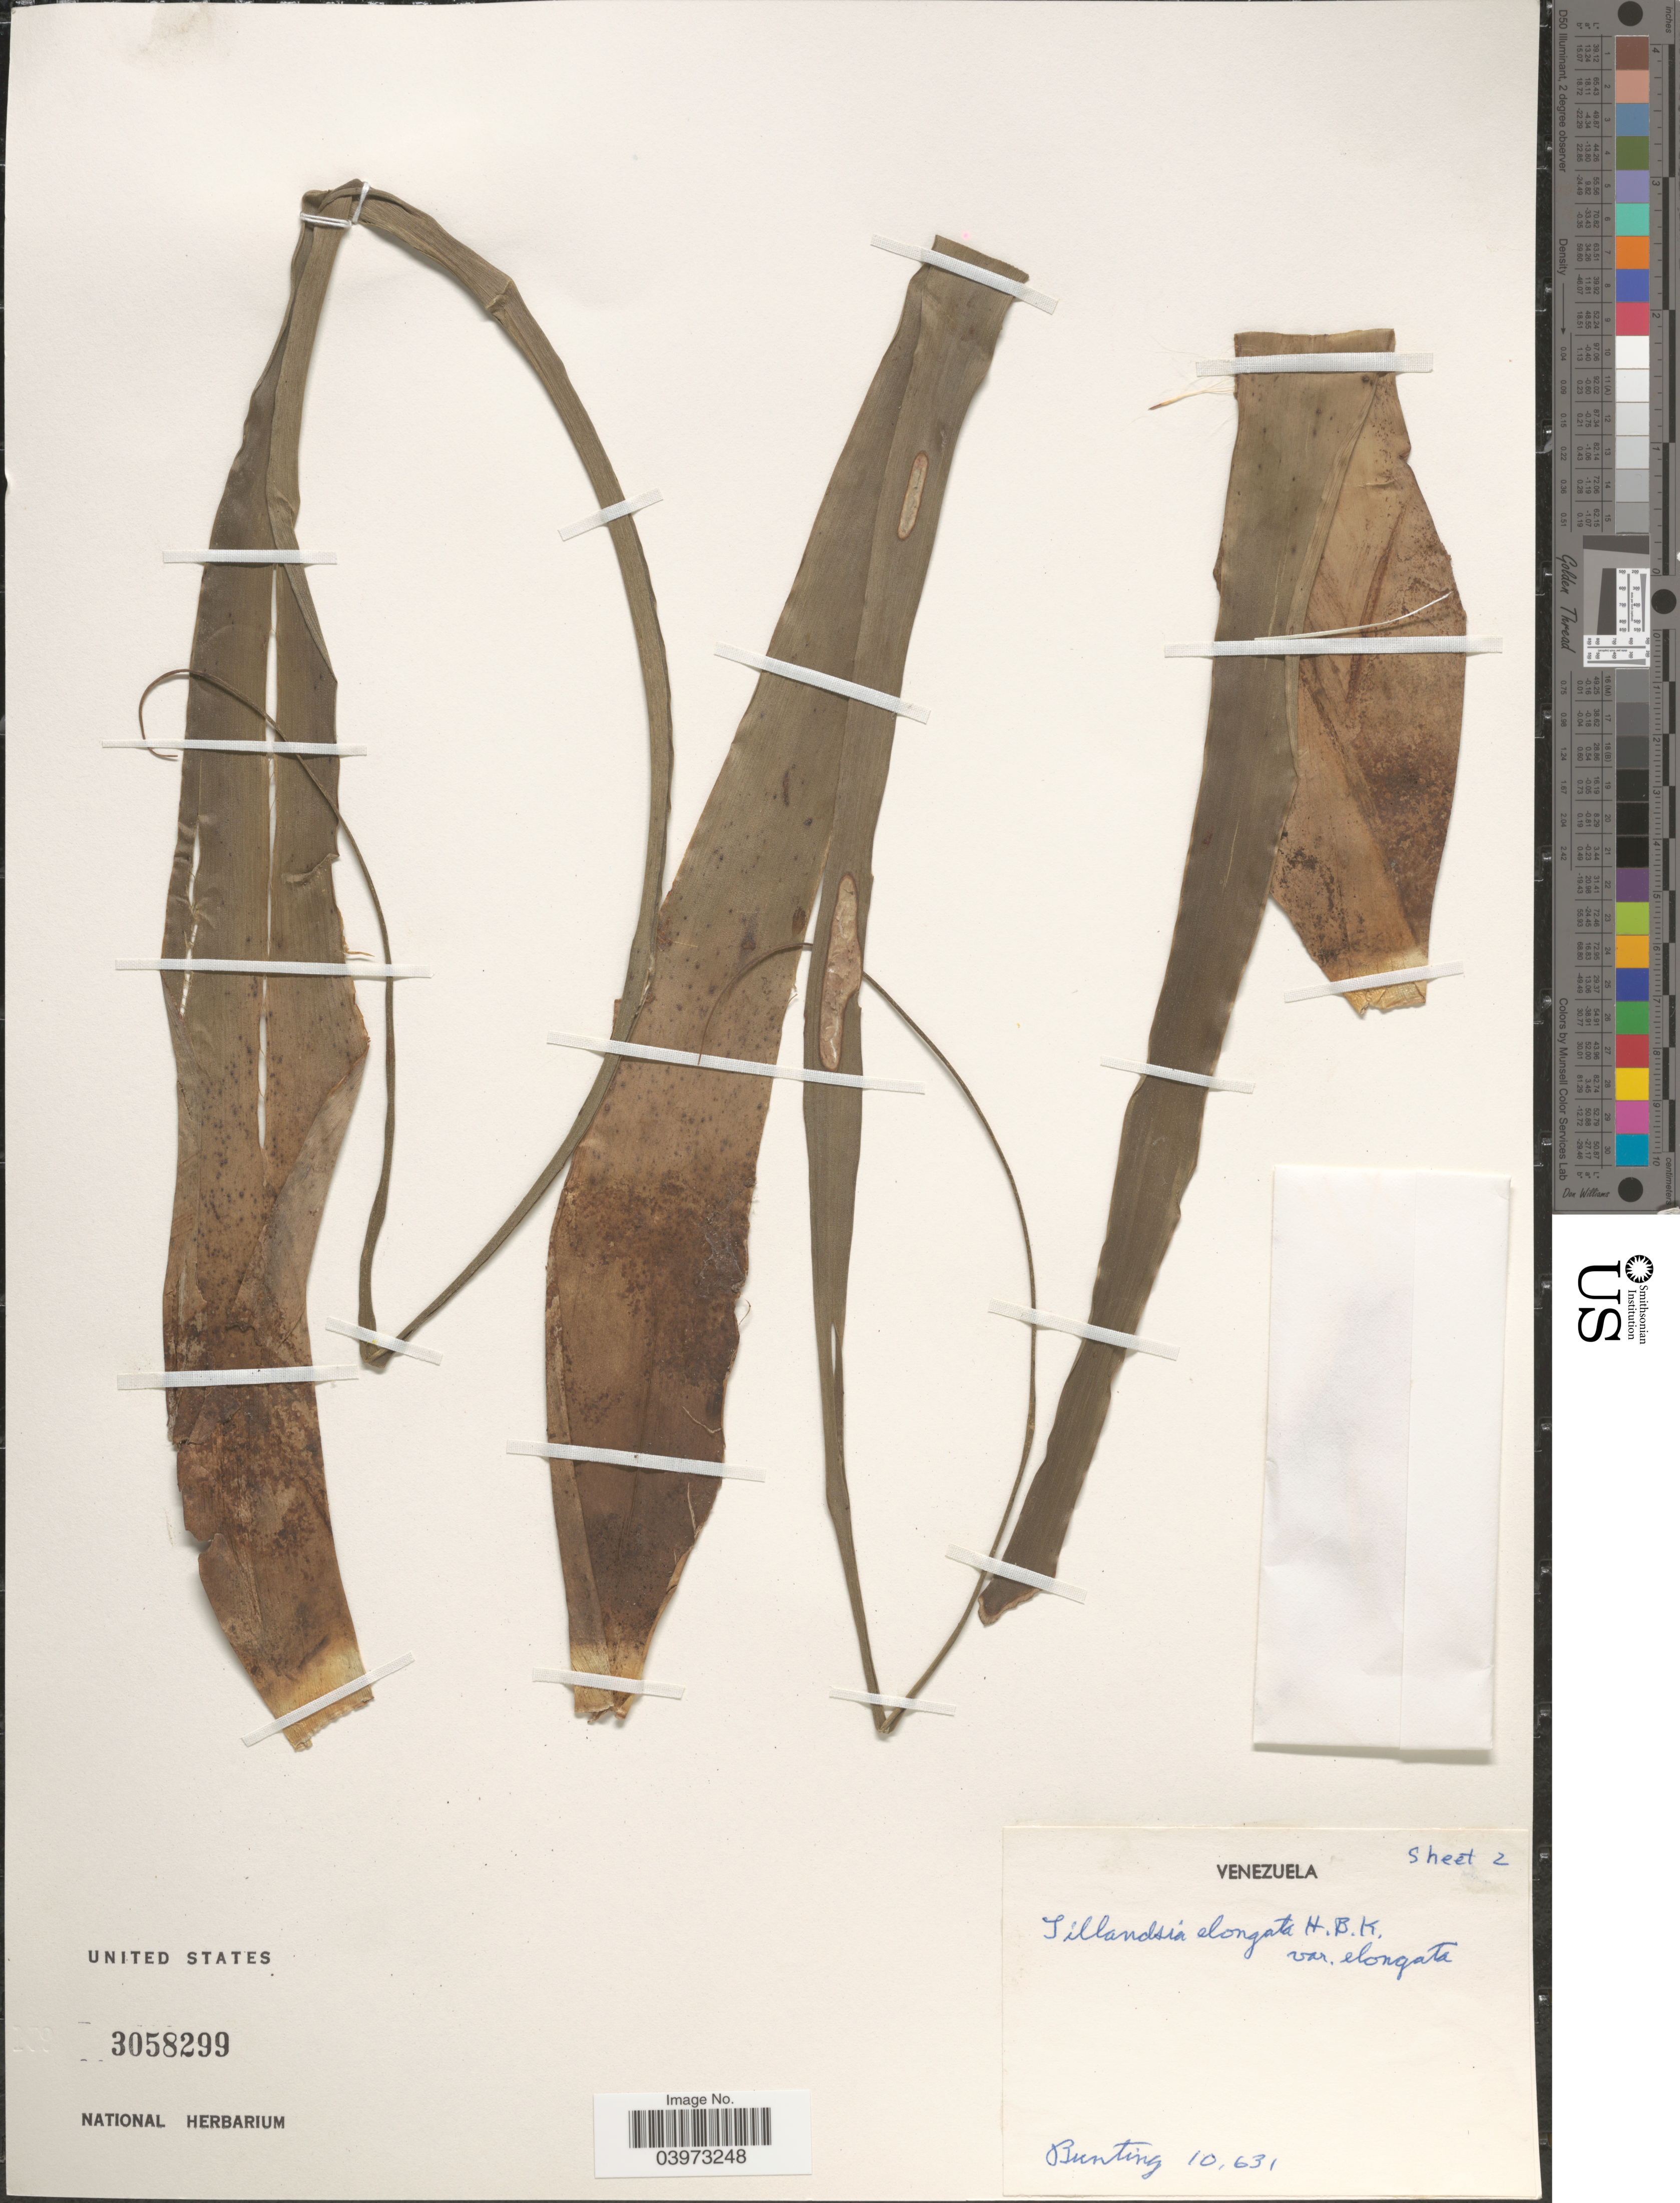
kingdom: Plantae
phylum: Tracheophyta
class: Liliopsida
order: Poales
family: Bromeliaceae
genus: Tillandsia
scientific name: Tillandsia elongata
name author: Kunth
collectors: Bunting, --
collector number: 10631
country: Venezuela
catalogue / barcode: US 3058299